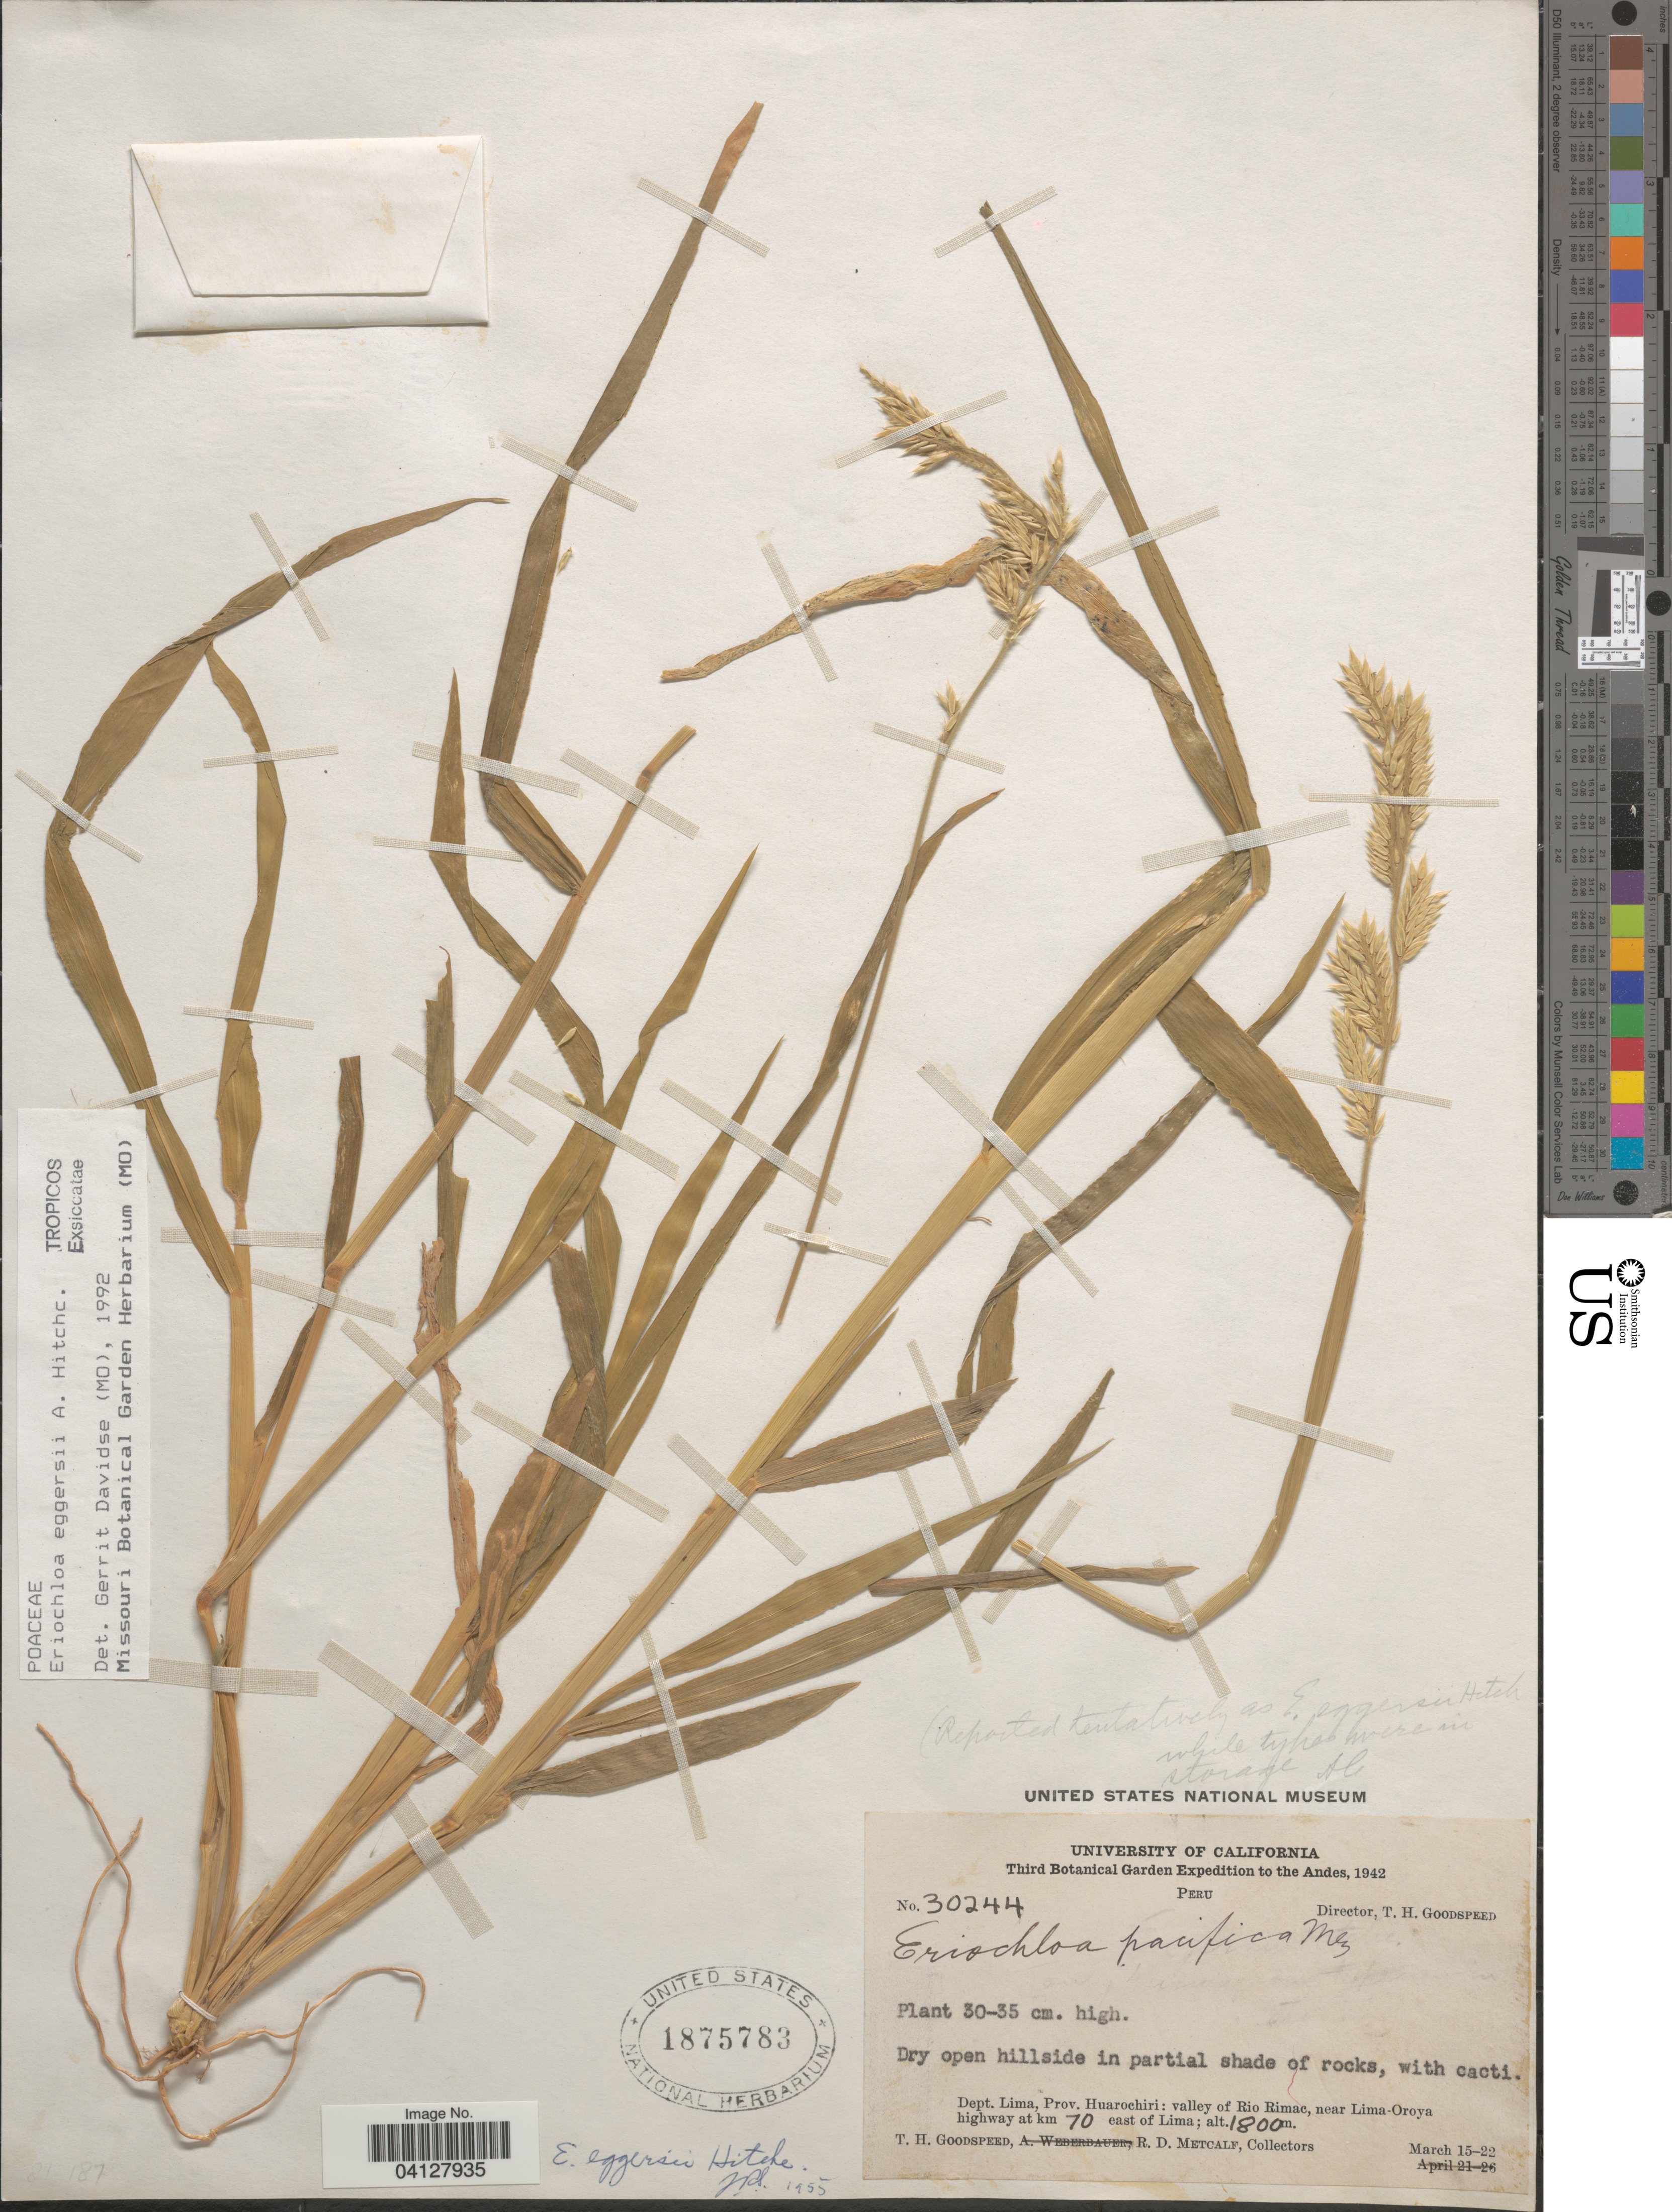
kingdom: Plantae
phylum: Tracheophyta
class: Liliopsida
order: Poales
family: Poaceae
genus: Eriochloa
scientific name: Eriochloa eggersii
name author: Hitchc.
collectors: T. Goodspeed & R. D. Metcalf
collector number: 30244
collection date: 1942-03-15/1942-03-22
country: Peru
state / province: Lima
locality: Third Botanical Garden Expedition to the Andes, 1942. Dry open hillside in partial shade of rocks. Dept. Lima, Prov. Huarochiri: valley of Rio Rimac, near Lima-Oroya highway at km 70 east of Lima.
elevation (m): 1800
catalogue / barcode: US 1875783